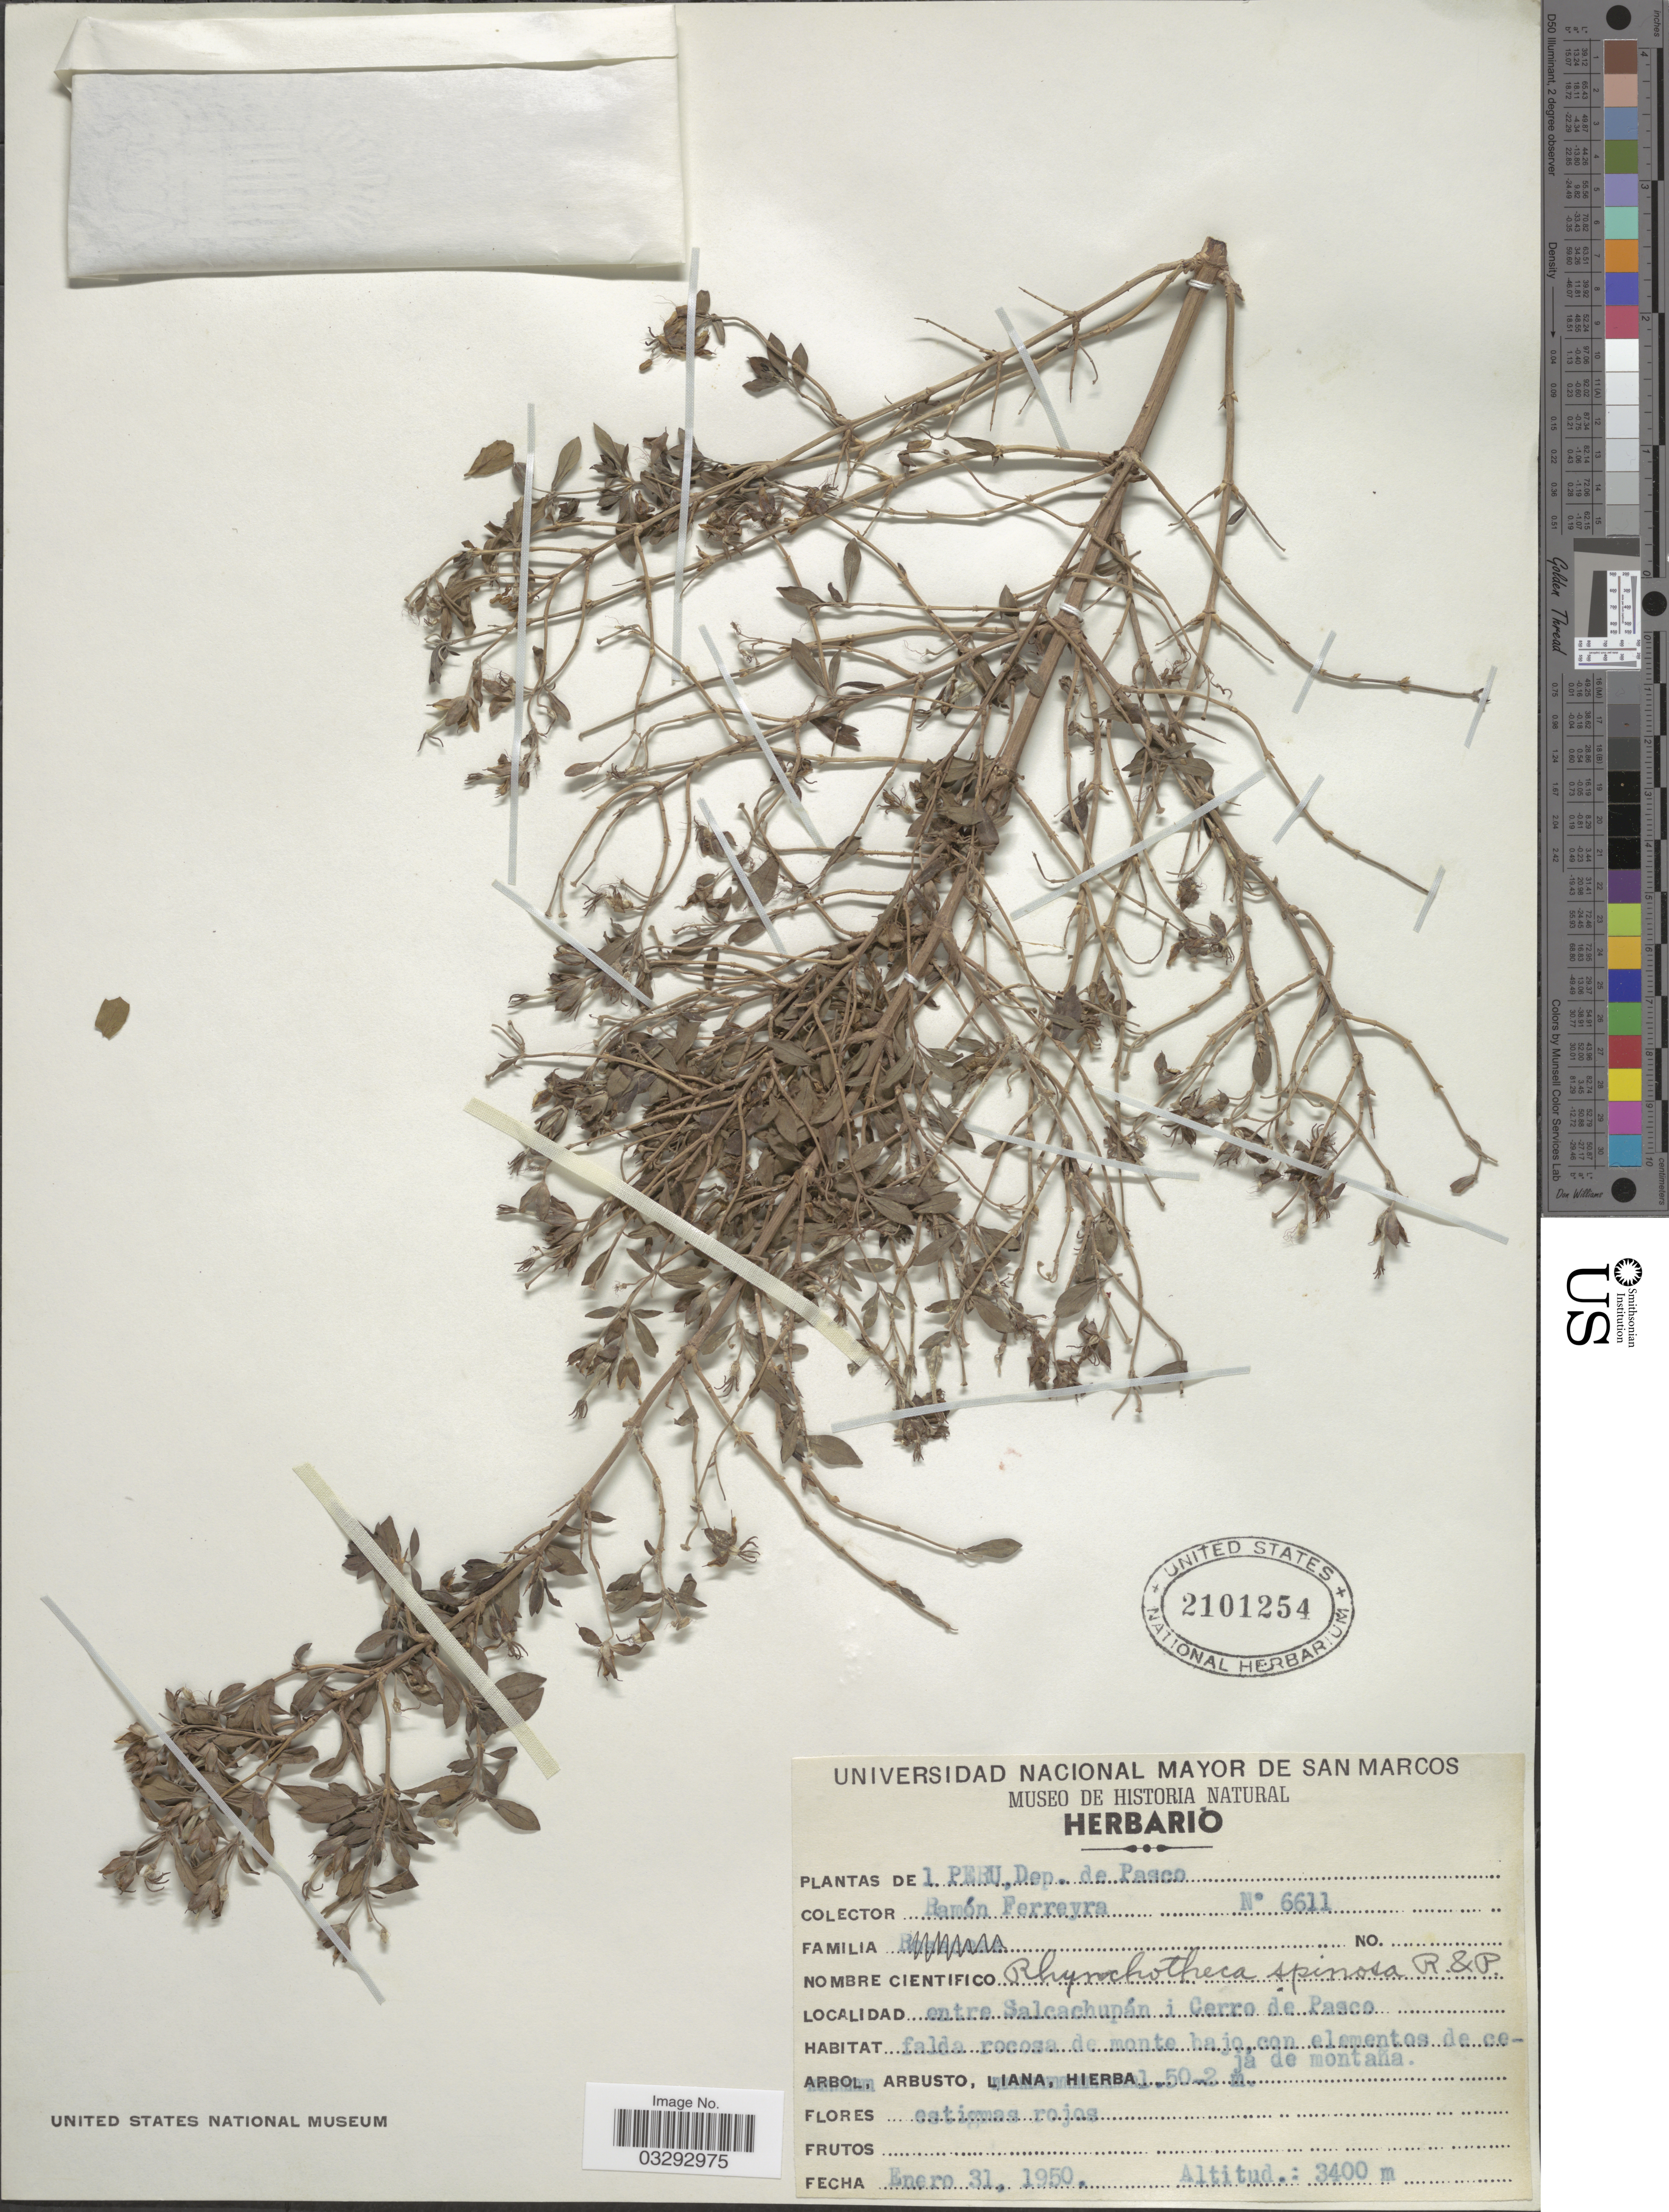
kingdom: Plantae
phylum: Tracheophyta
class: Magnoliopsida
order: Geraniales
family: Vivianiaceae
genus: Rhynchotheca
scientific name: Rhynchotheca spinosa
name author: Ruiz & Pav.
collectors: R. A. Ferreyra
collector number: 6611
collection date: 1950-01-31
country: Peru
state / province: Pasco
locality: Dep. de Pasco, entre Salcachupán i Cerro de Pasco.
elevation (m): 3400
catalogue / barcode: US 2101254